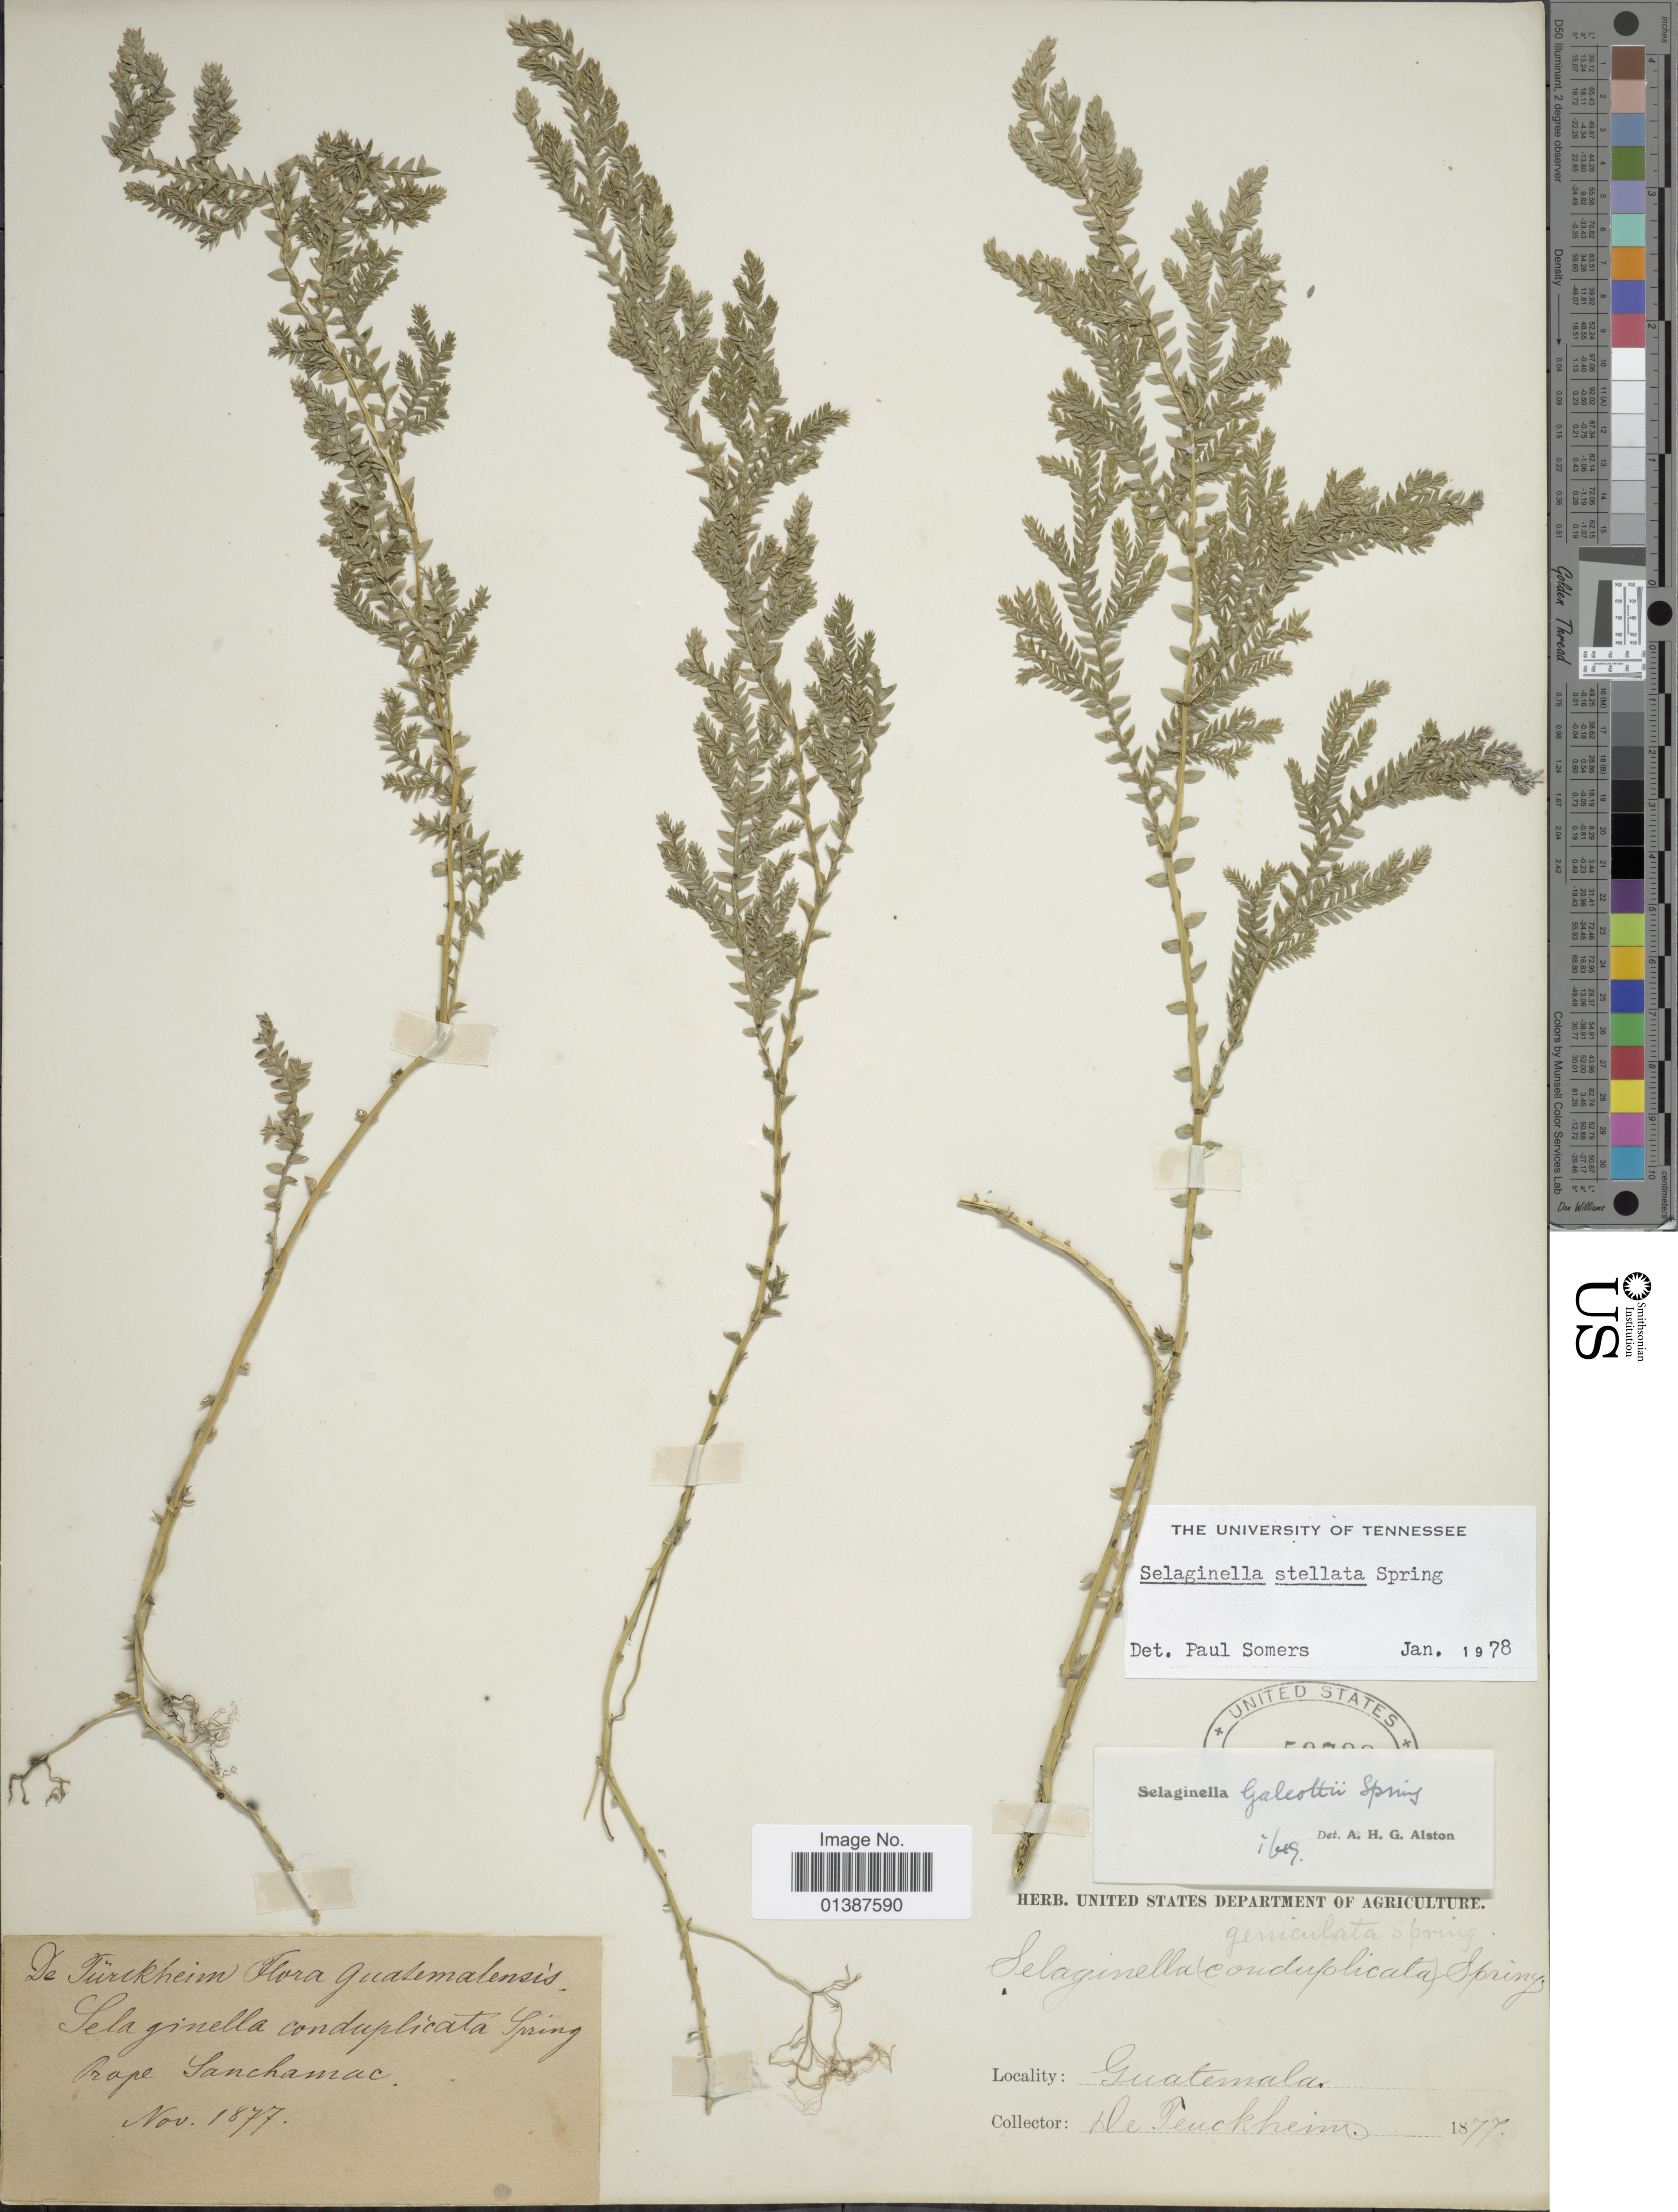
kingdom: Plantae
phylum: Tracheophyta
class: Lycopodiopsida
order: Selaginellales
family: Selaginellaceae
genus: Selaginella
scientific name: Selaginella galeottii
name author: Spring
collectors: H. von Tuerckheim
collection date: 1877-11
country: Guatemala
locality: Prope Sanchamac